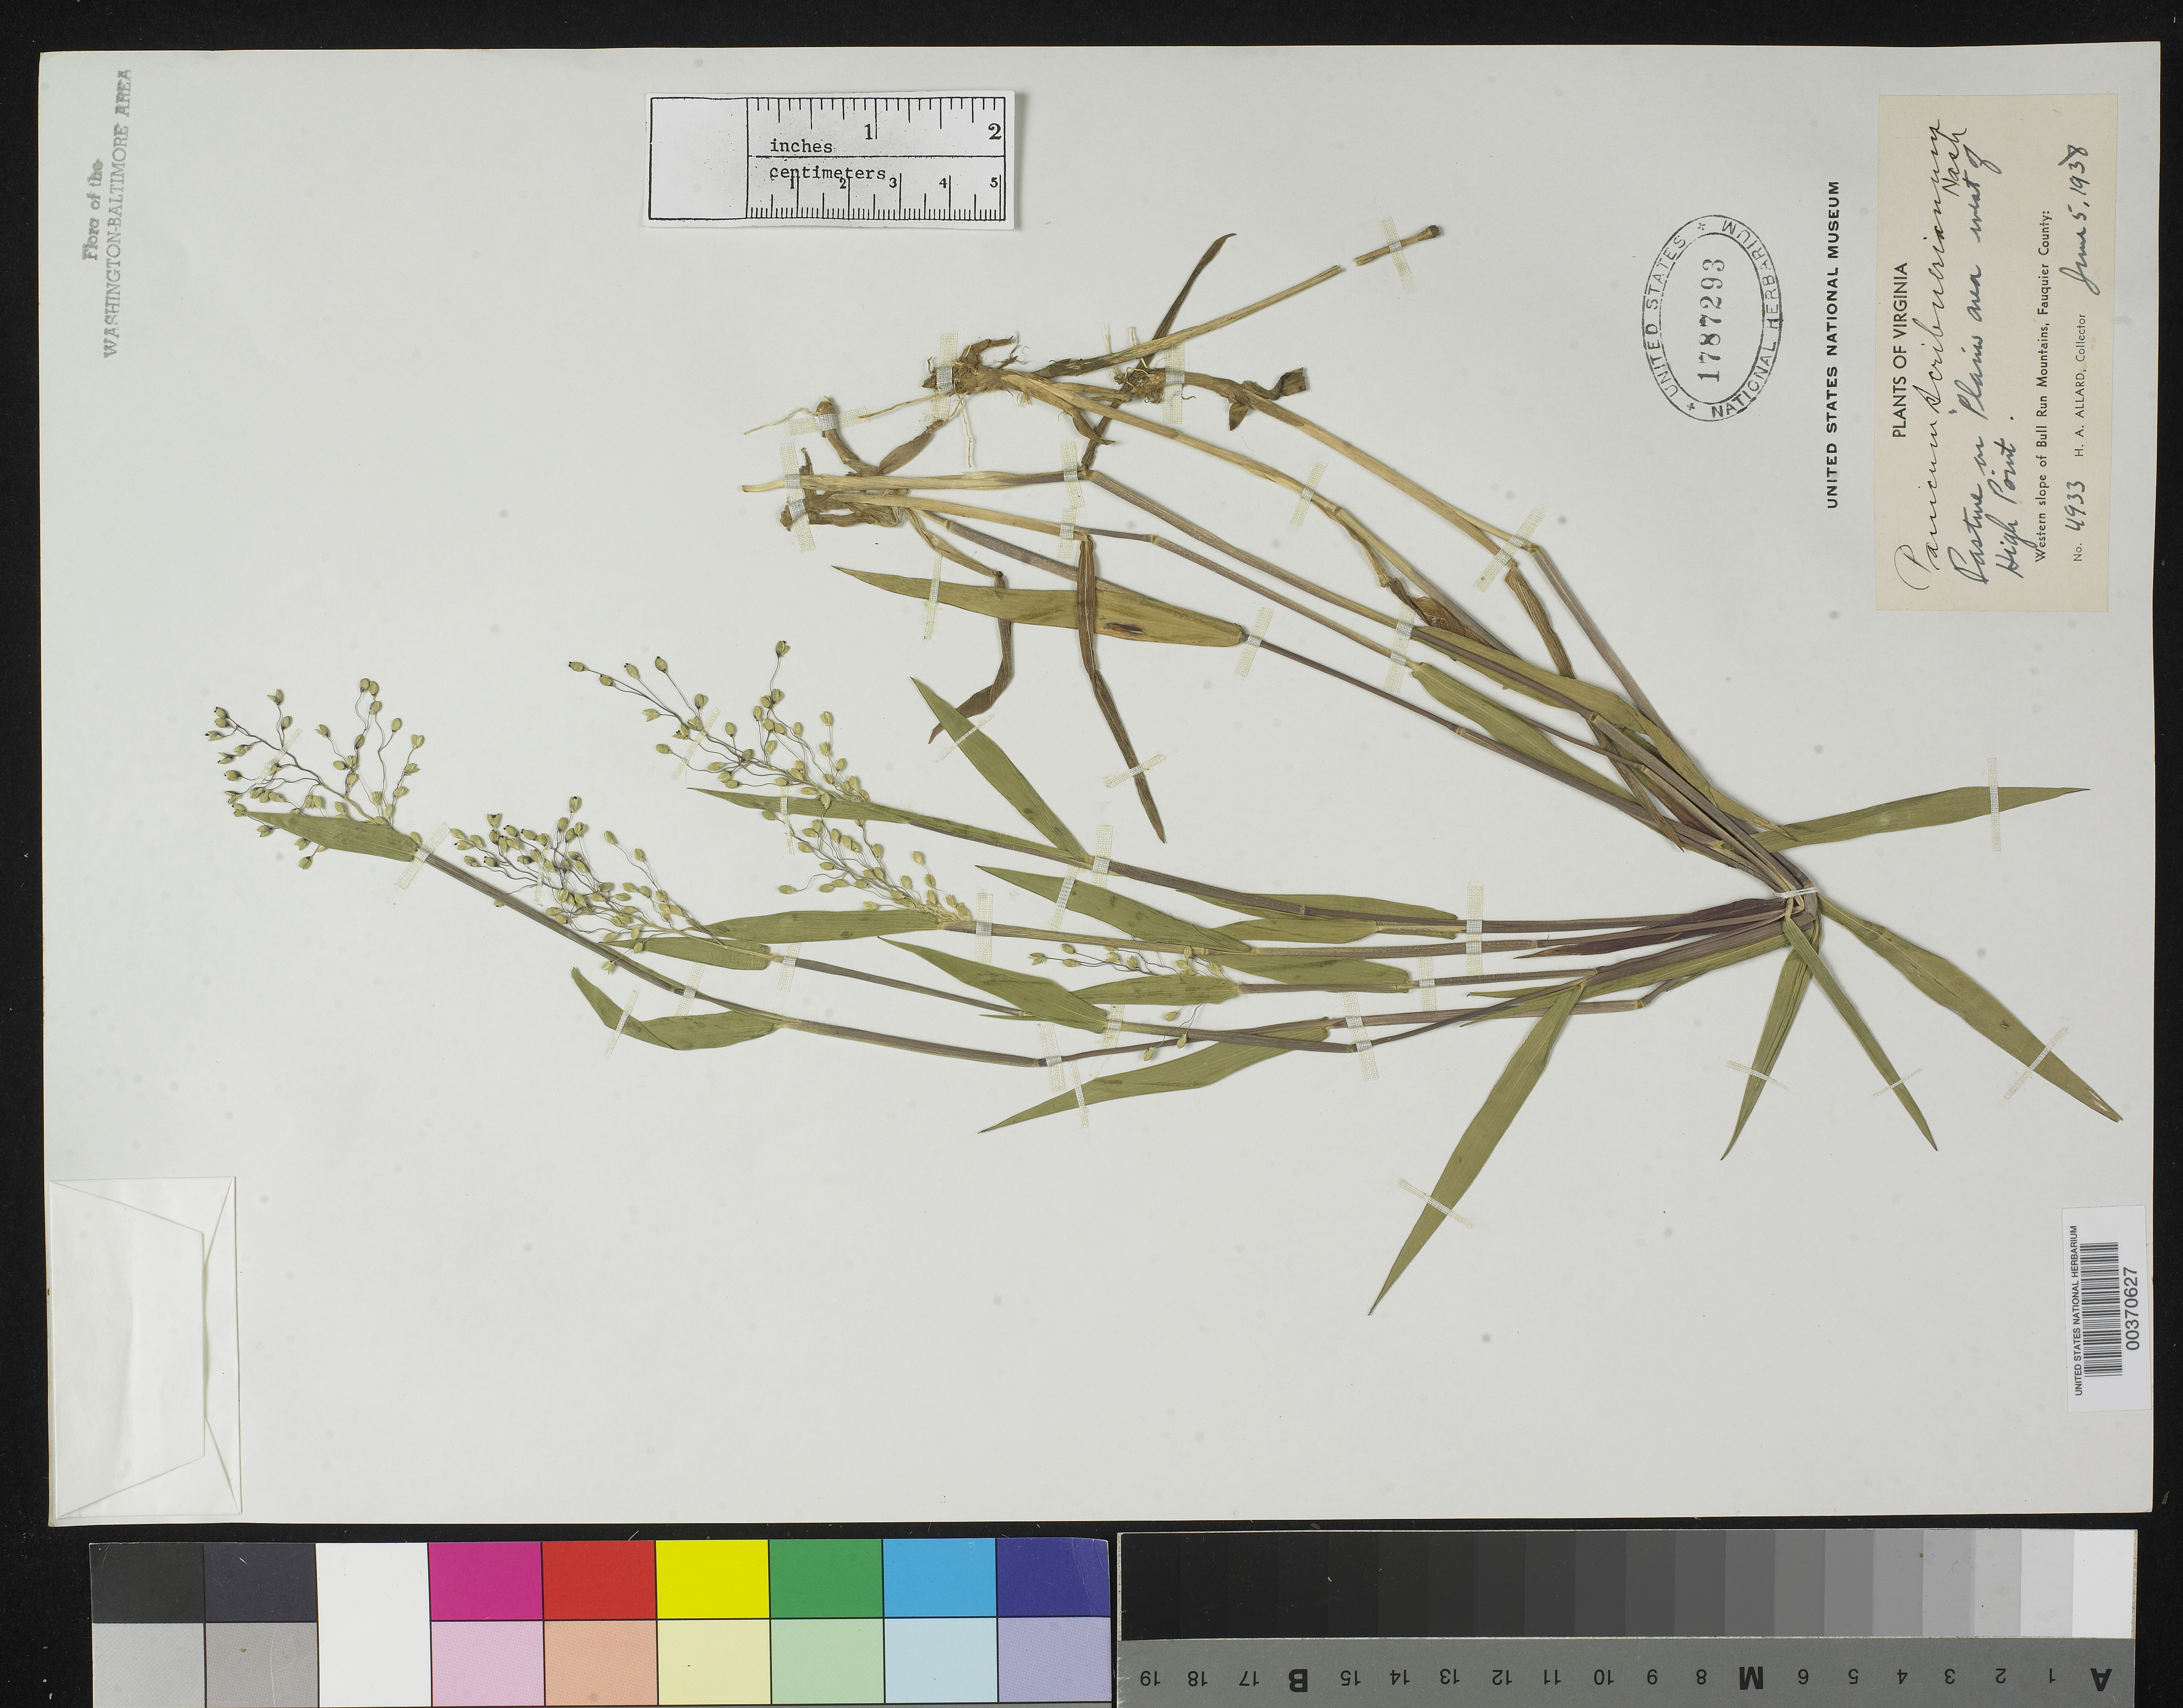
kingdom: Plantae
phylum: Tracheophyta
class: Liliopsida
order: Poales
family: Poaceae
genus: Dichanthelium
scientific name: Dichanthelium oligosanthes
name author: (Schult.) Gould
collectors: H. A. Allard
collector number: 4933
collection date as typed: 05 Jun 1938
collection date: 1938-06-05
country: United States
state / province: Virginia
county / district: Fauquier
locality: West of High Point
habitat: Pasute on plains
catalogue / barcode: US 1787293